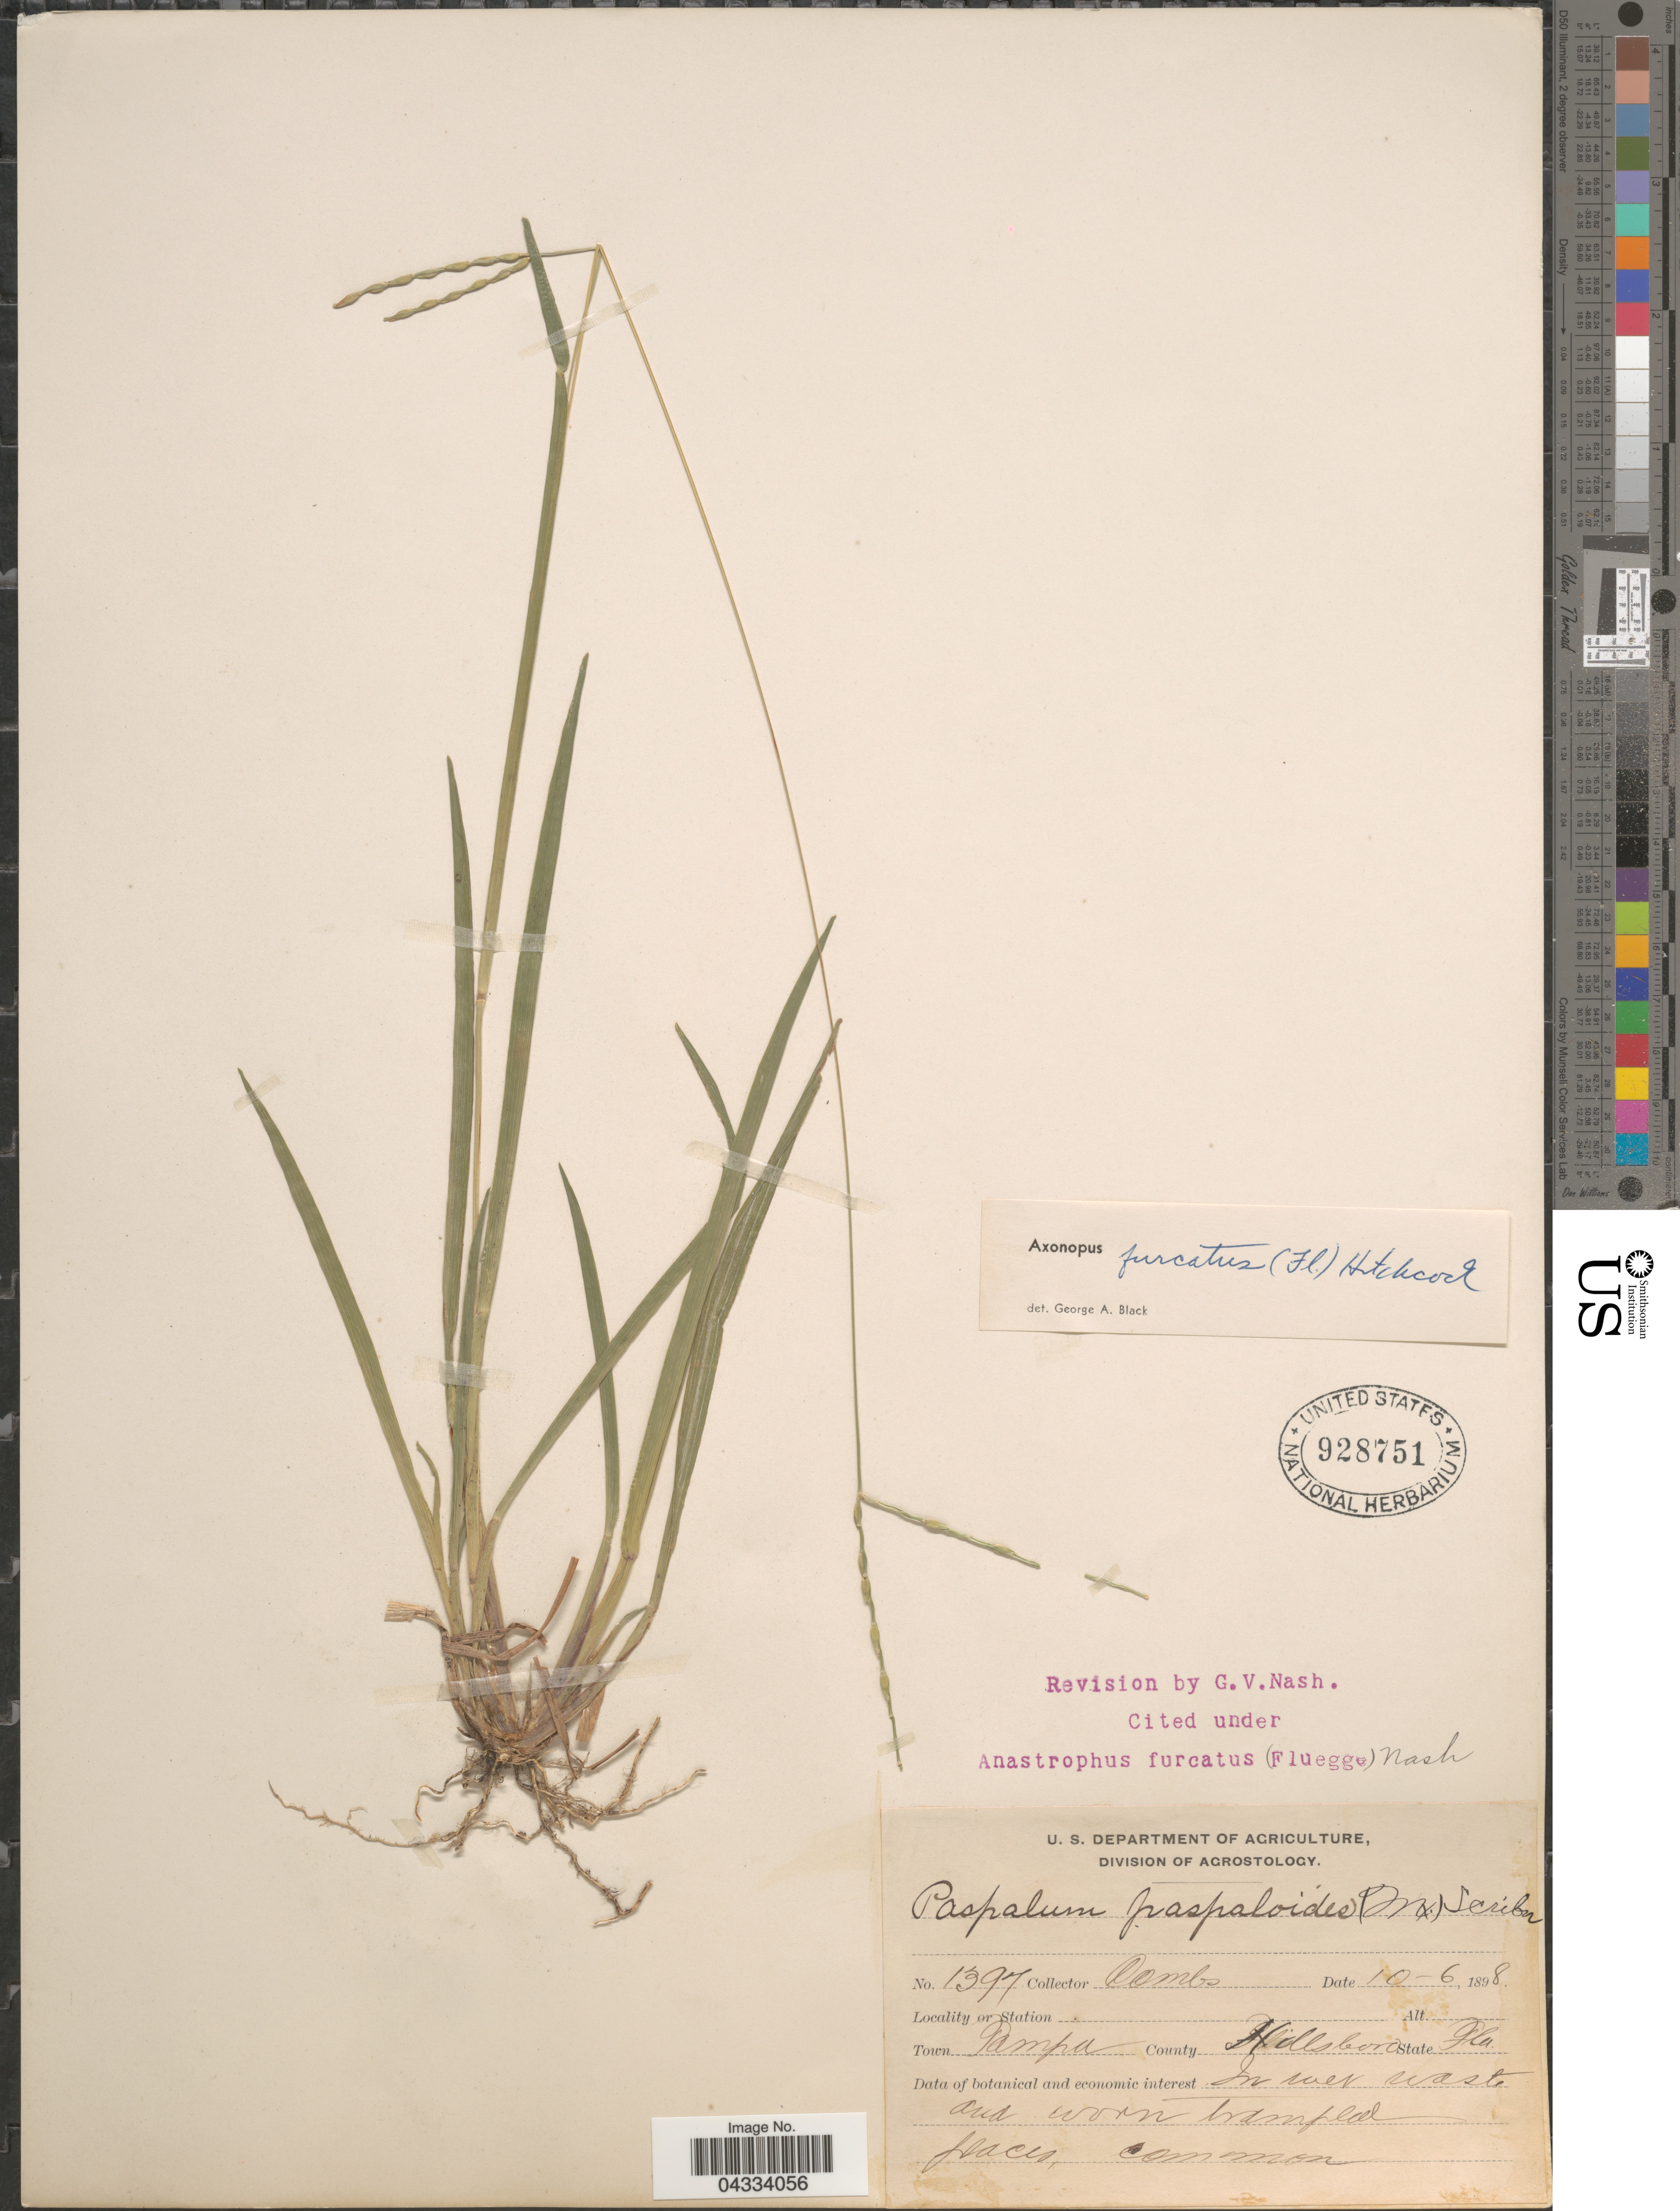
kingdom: Plantae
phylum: Tracheophyta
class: Liliopsida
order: Poales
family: Poaceae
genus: Axonopus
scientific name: Axonopus furcatus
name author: (Flüggé) Hitchc.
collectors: -. Combs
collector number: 1397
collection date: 1898-10-06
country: United States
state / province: Florida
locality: Town Tampa. County Hillsboro.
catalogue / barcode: US 928751